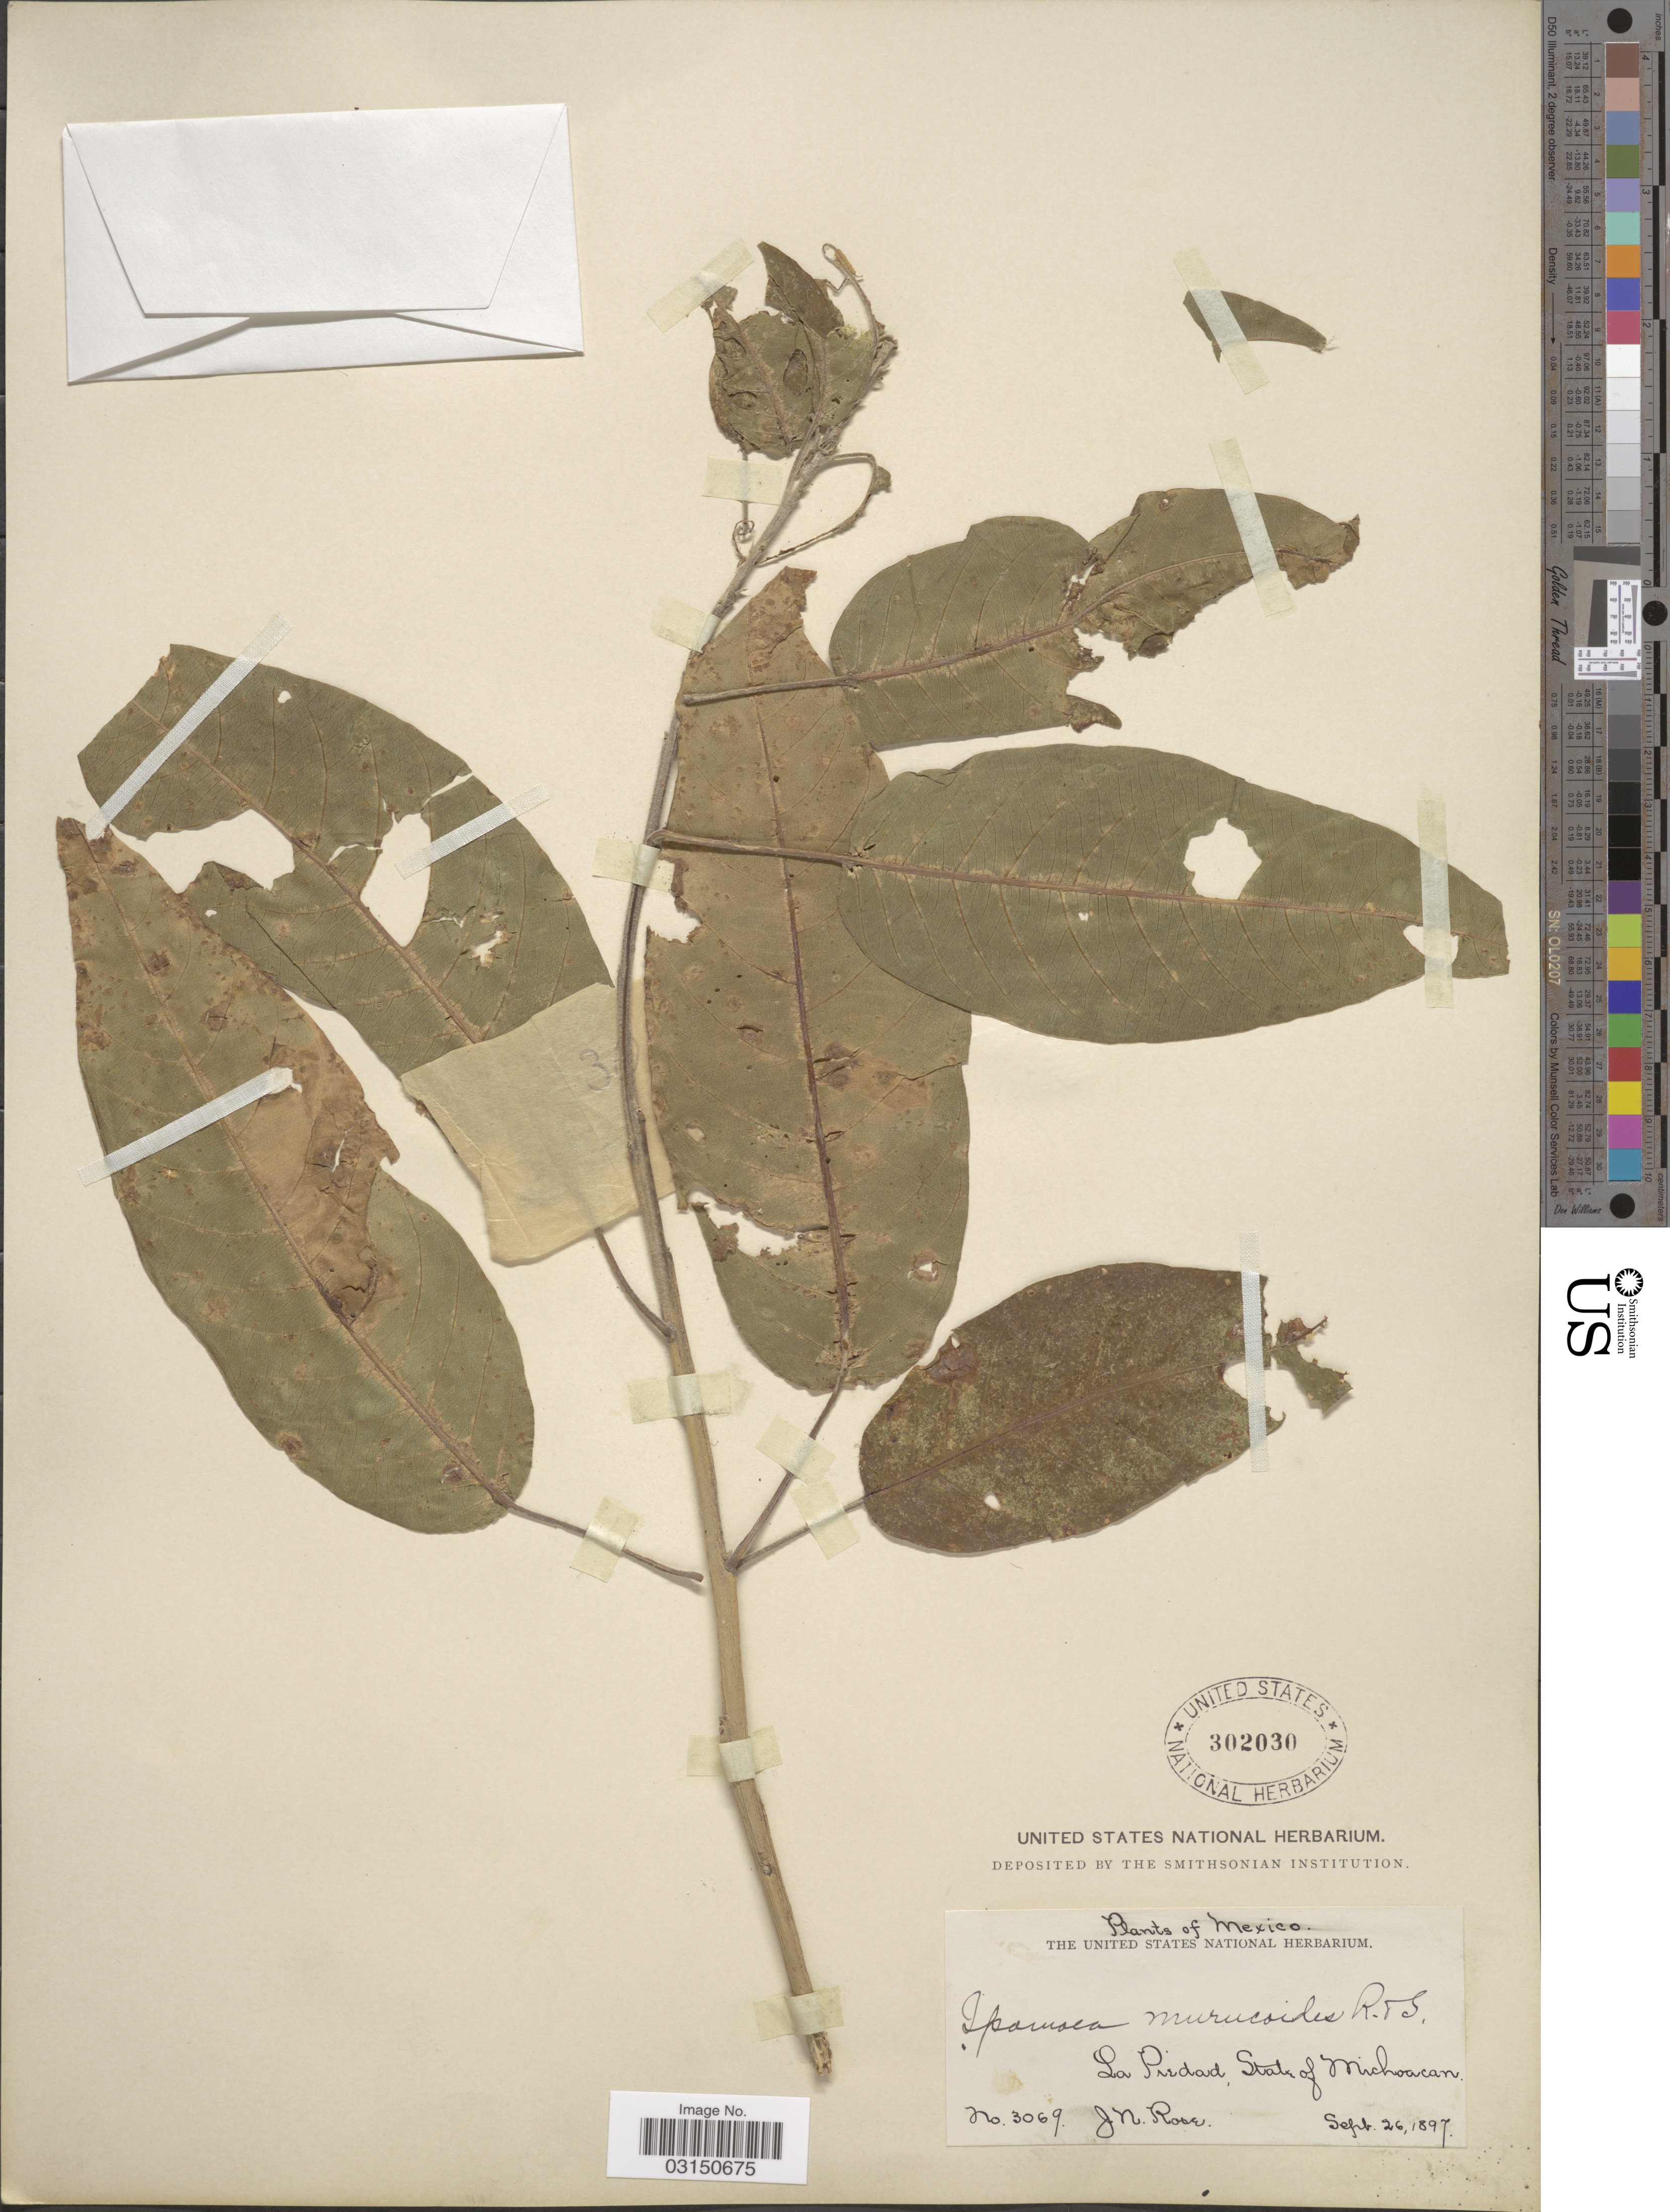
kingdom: Plantae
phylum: Tracheophyta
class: Magnoliopsida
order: Solanales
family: Convolvulaceae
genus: Ipomoea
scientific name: Ipomoea murucoides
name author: Roem. & Schult.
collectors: J. N. Rose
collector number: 3069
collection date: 1897-09-26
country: Mexico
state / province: Michoacán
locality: La Piedad.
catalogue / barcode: US 302030